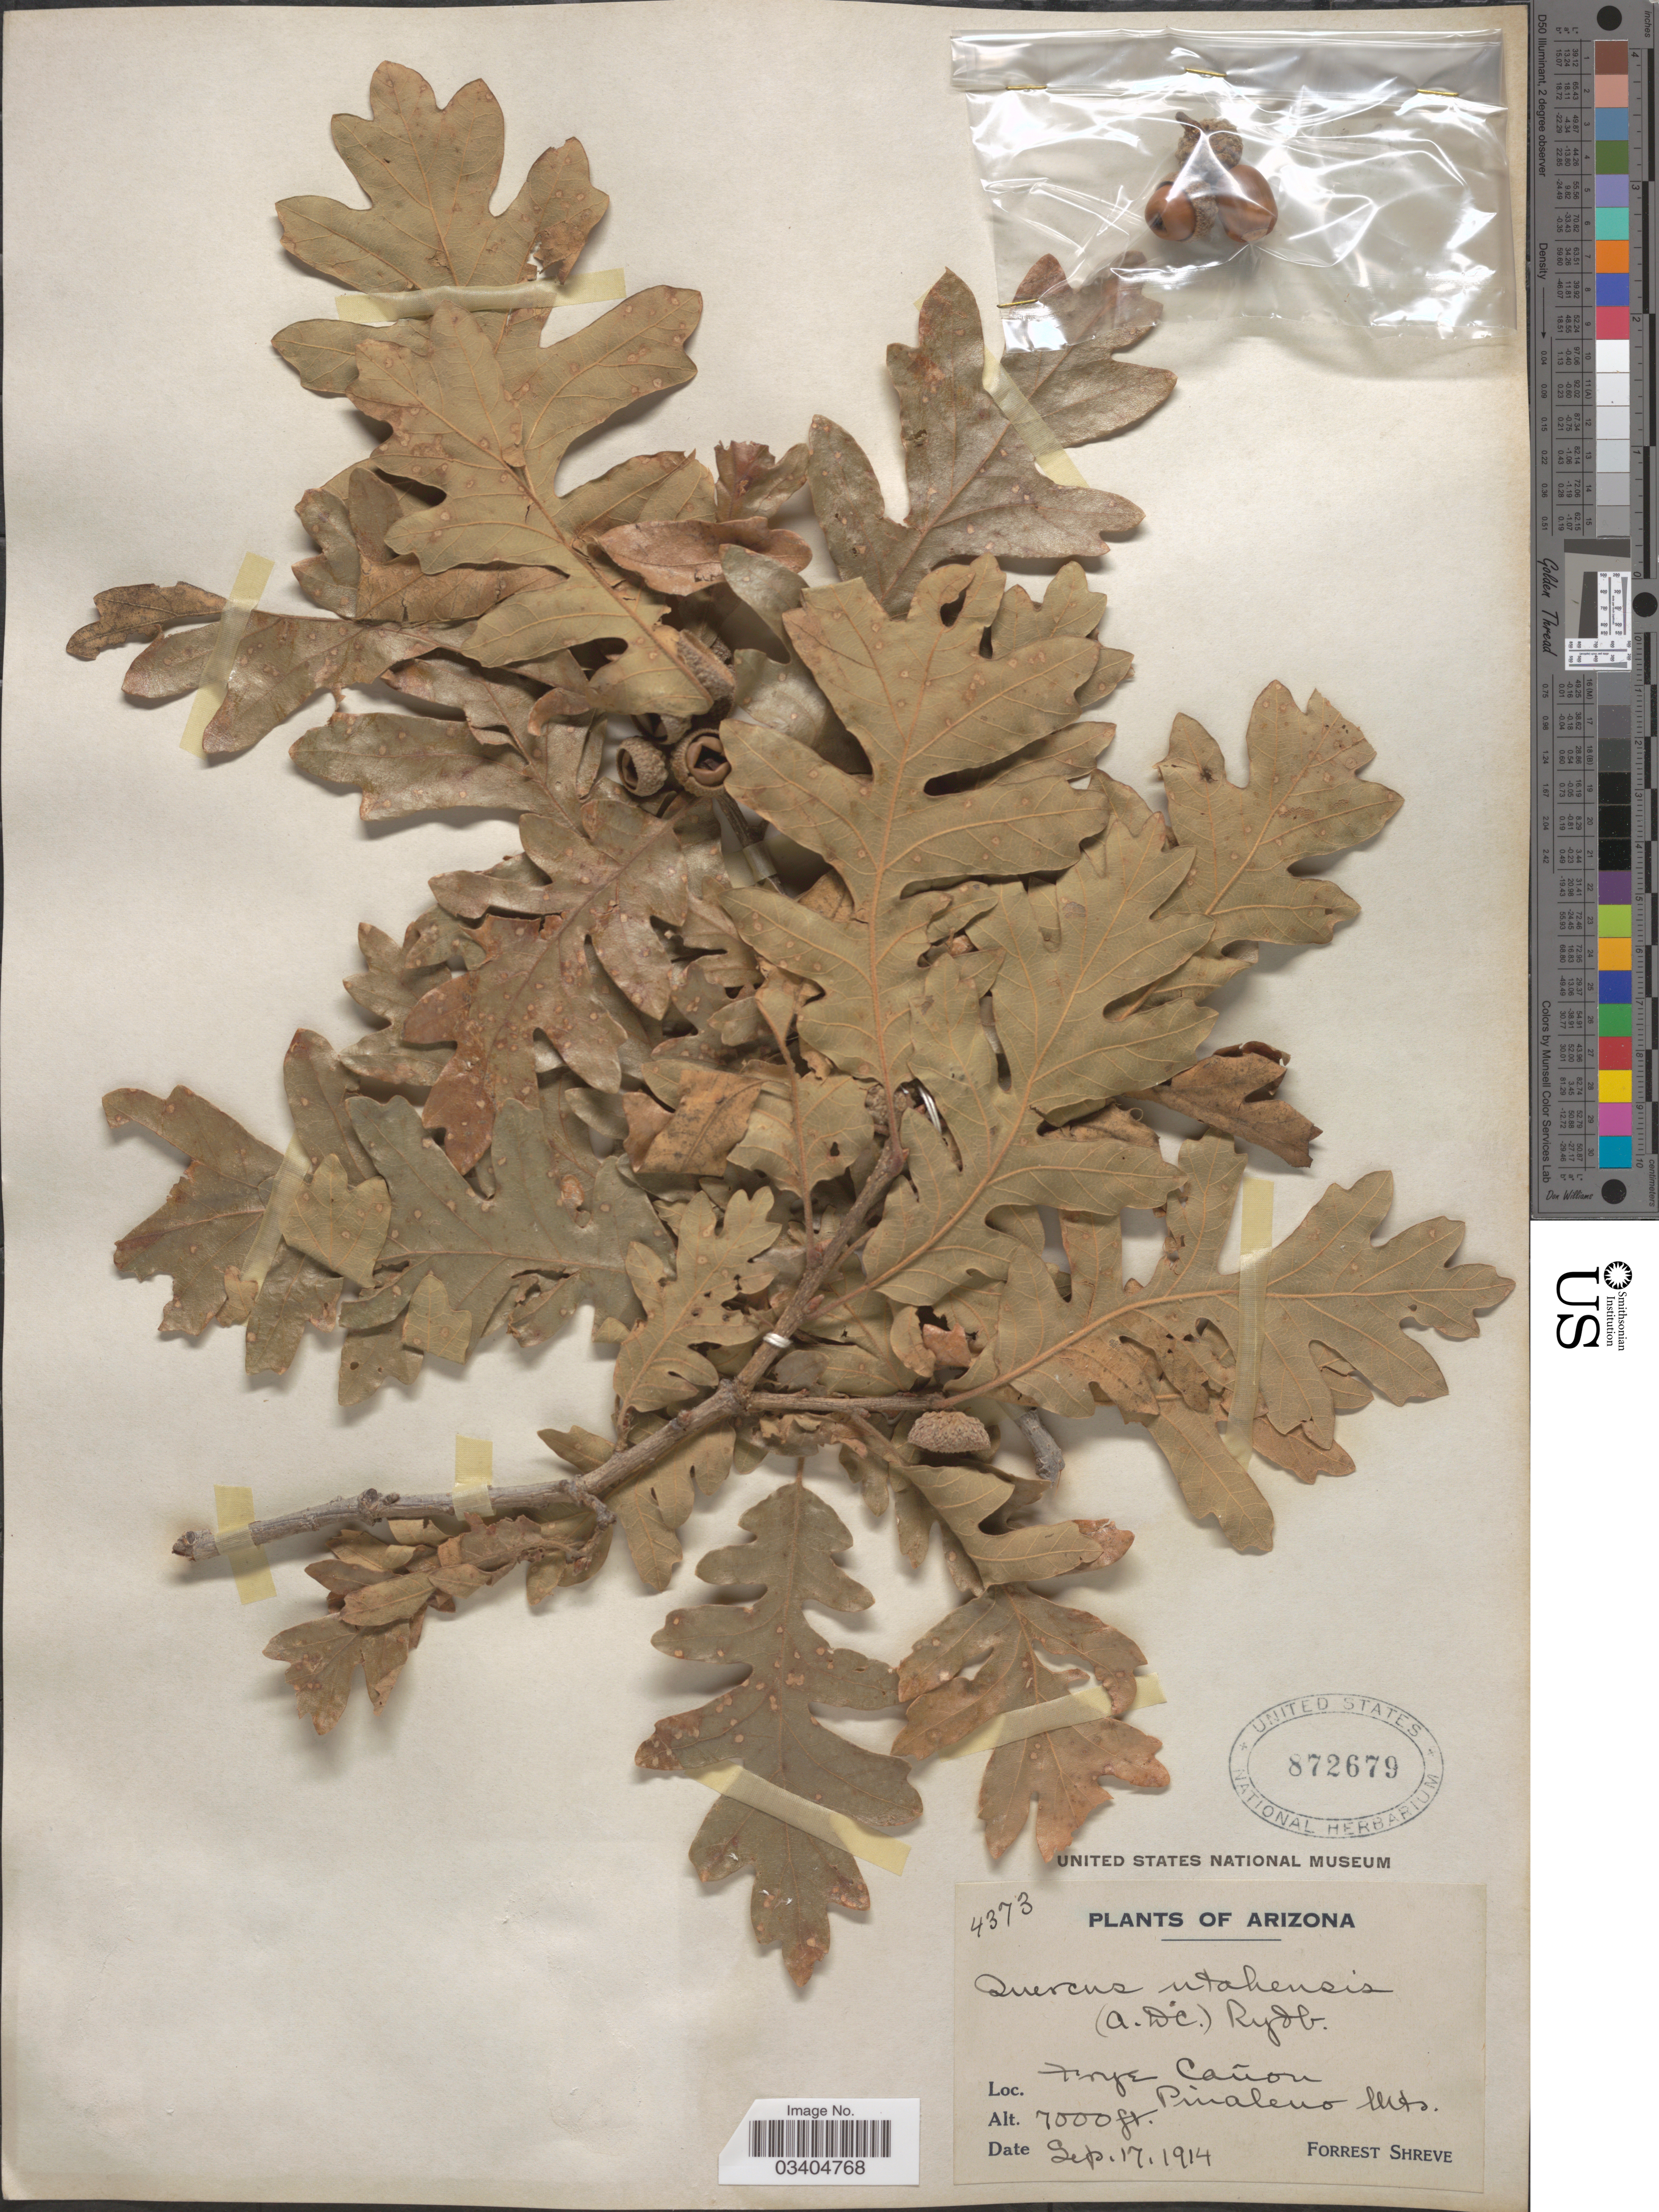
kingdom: Plantae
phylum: Tracheophyta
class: Magnoliopsida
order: Fagales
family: Fagaceae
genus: Quercus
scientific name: Quercus gambelii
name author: Nutt.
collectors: F. Shreve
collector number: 4373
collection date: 1914-09-17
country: United States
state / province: Arizona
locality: Frye Cañon. Pinaleno Mts.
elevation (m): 2134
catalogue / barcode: US 872679